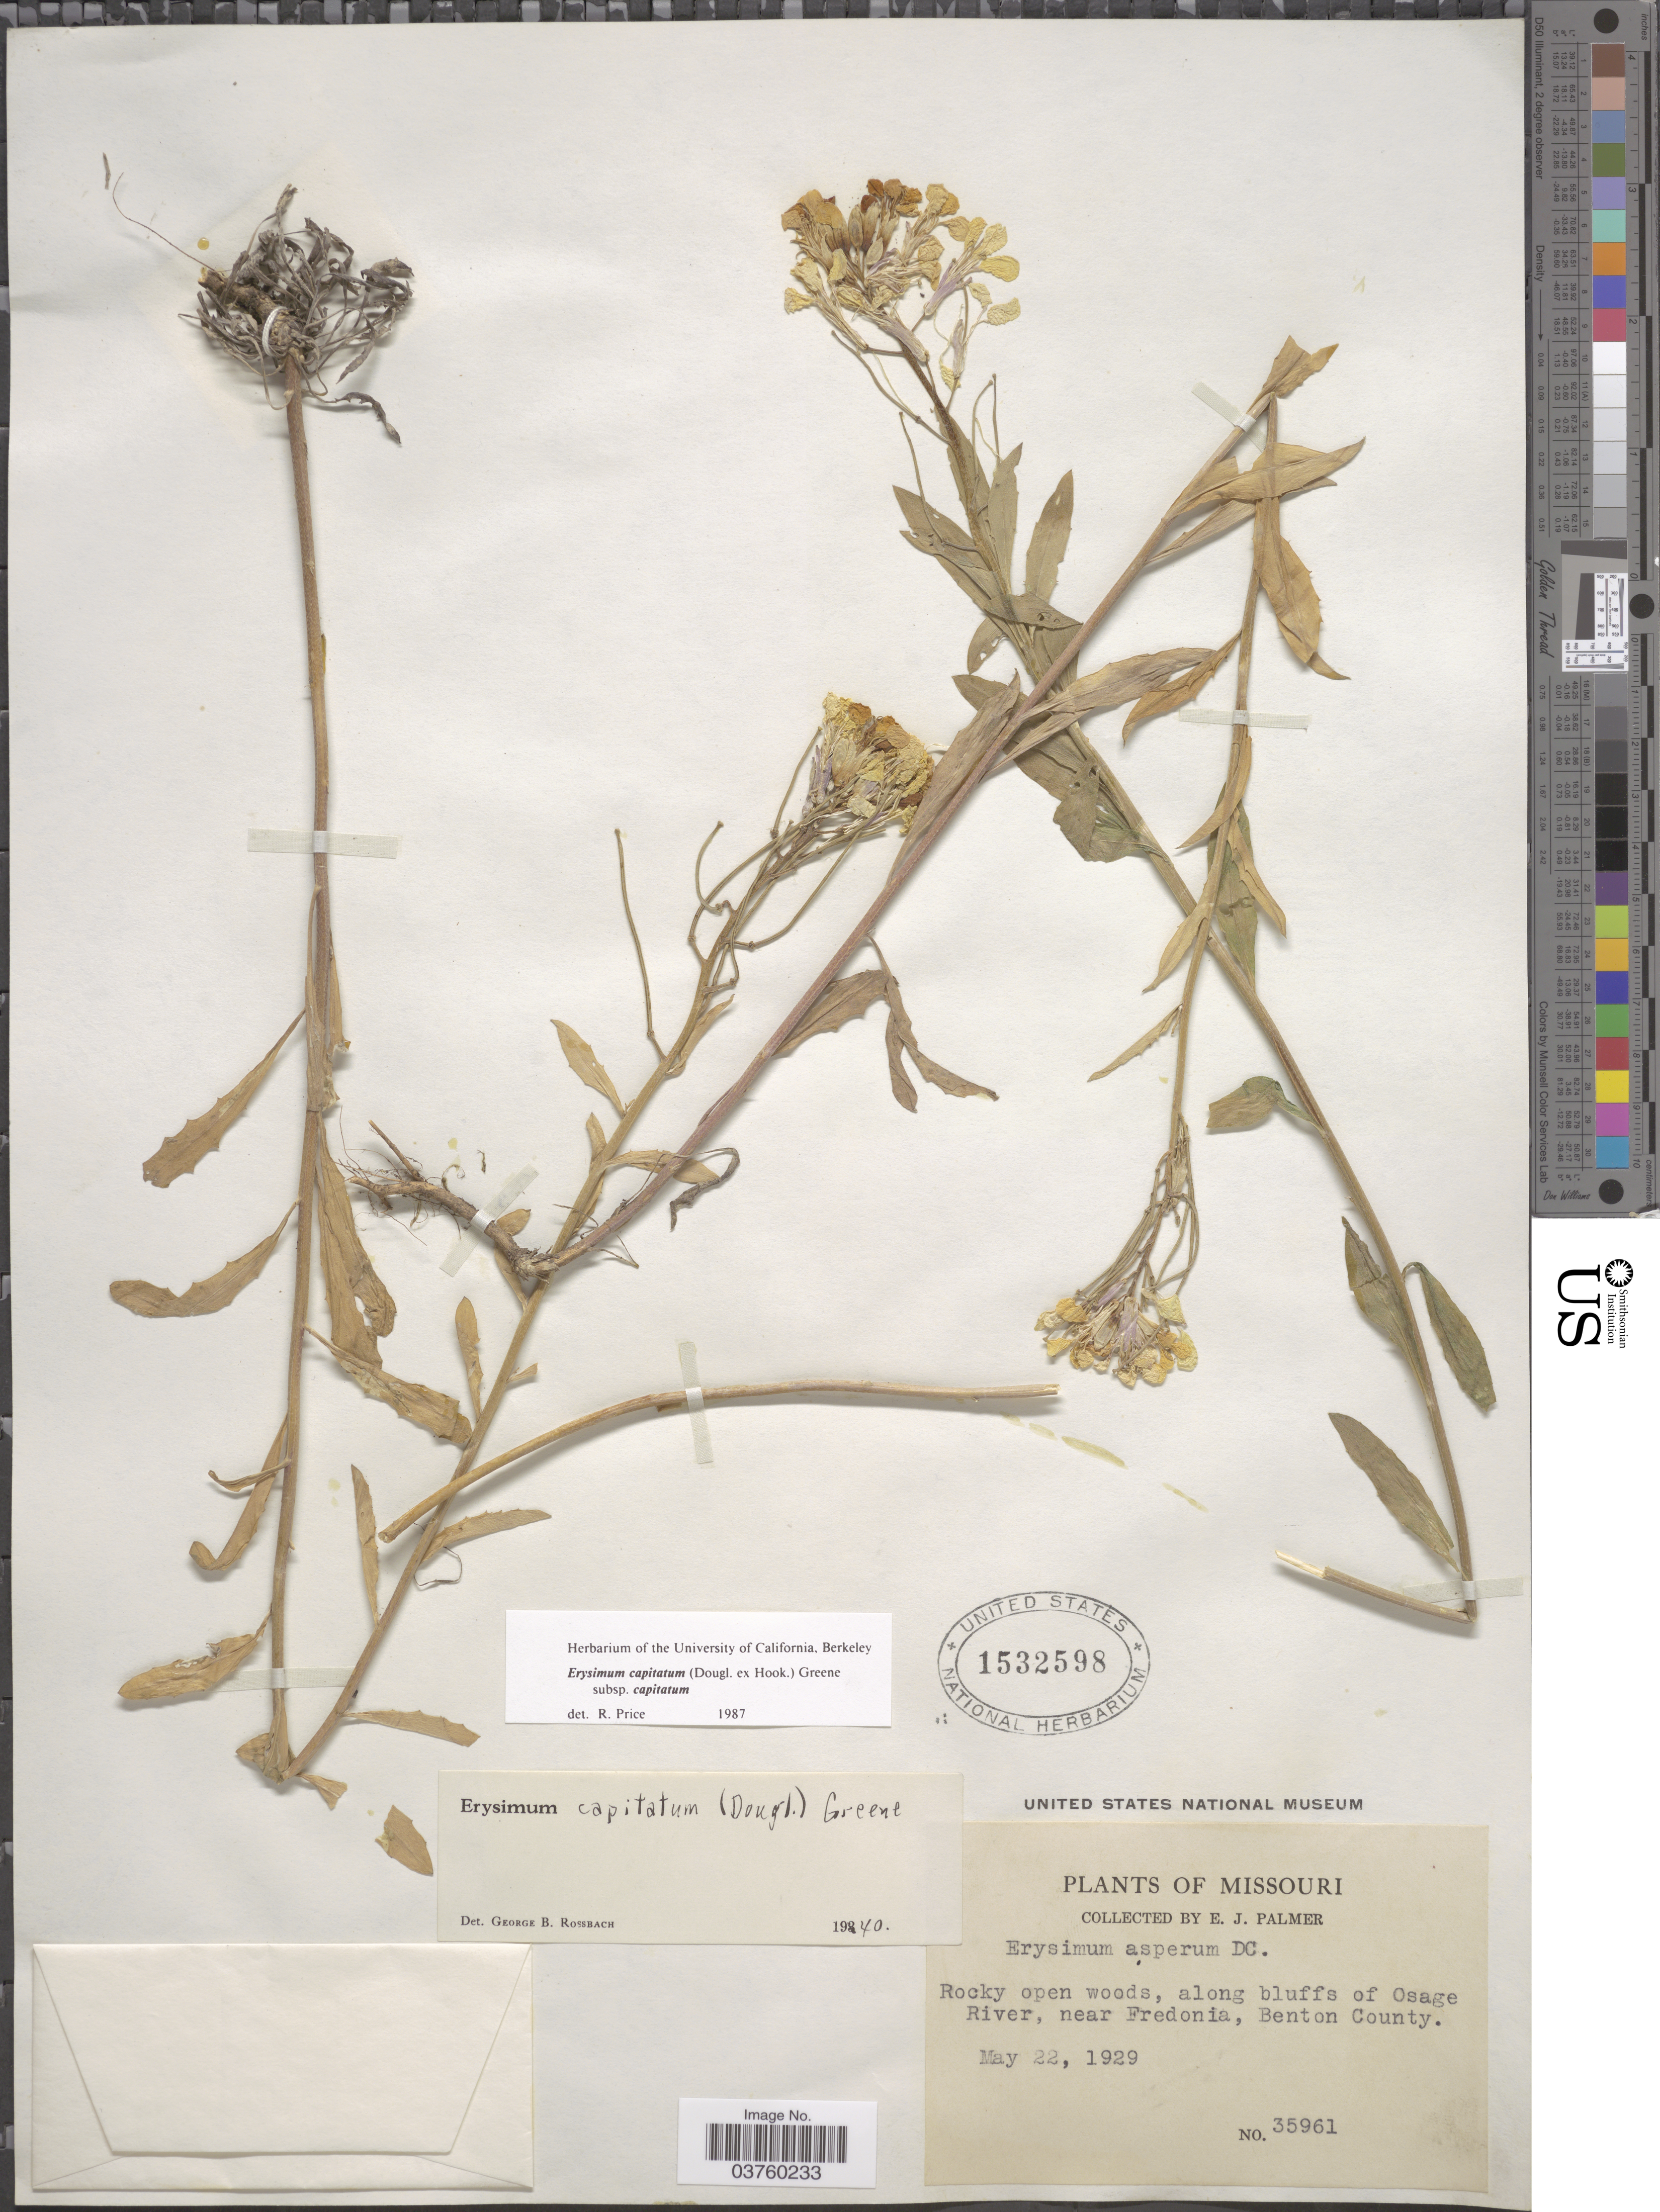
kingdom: Plantae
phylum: Tracheophyta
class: Magnoliopsida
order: Brassicales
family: Brassicaceae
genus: Erysimum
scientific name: Erysimum capitatum subsp. capitatum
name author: (Douglas ex Hook.) Greene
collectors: E. J. Palmer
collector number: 35961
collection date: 1929-05-22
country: United States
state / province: Missouri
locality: Rocky open woods, along bluffs of Osage River, near Fredonia, Benton County.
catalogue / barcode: US 1532598